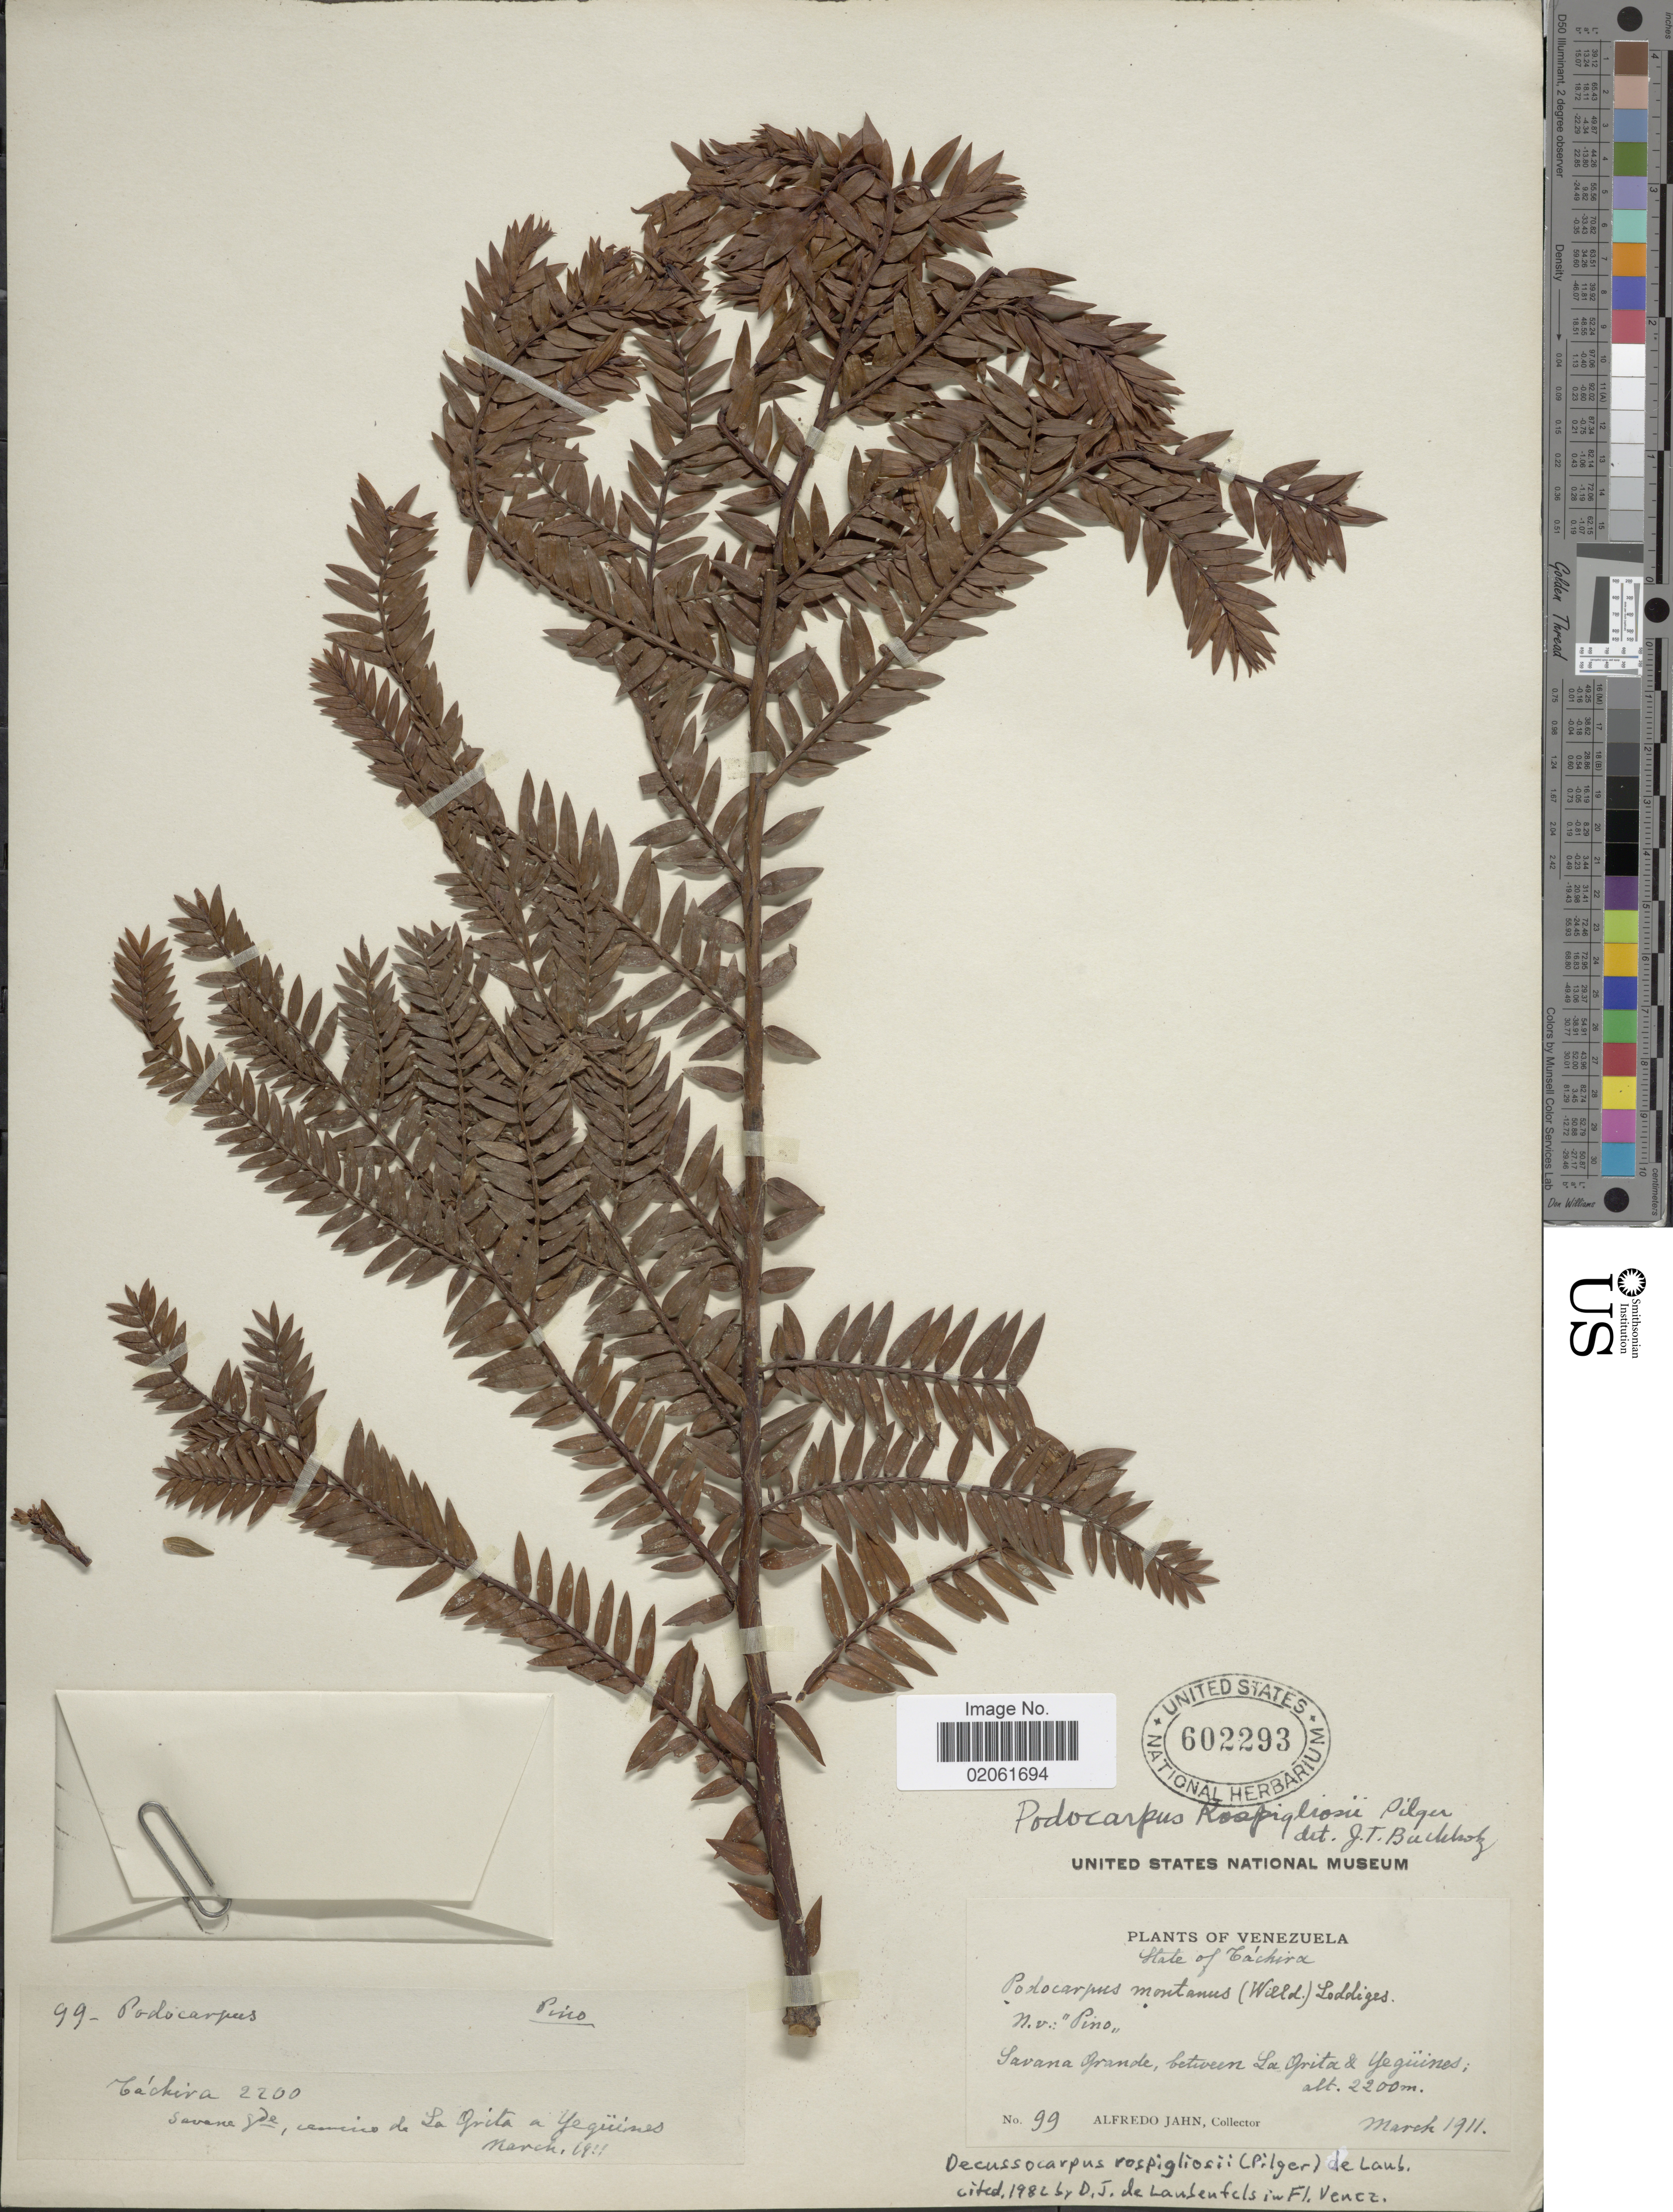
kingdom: Plantae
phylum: Tracheophyta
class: Pinopsida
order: Pinales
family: Podocarpaceae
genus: Podocarpus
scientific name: Podocarpus rospigliosii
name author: Pilg.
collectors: A. Jahn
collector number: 99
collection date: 1911-03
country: Venezuela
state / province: Tachira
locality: Savana Grande, between La Oprita & Yeguines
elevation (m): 2200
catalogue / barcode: US 602293